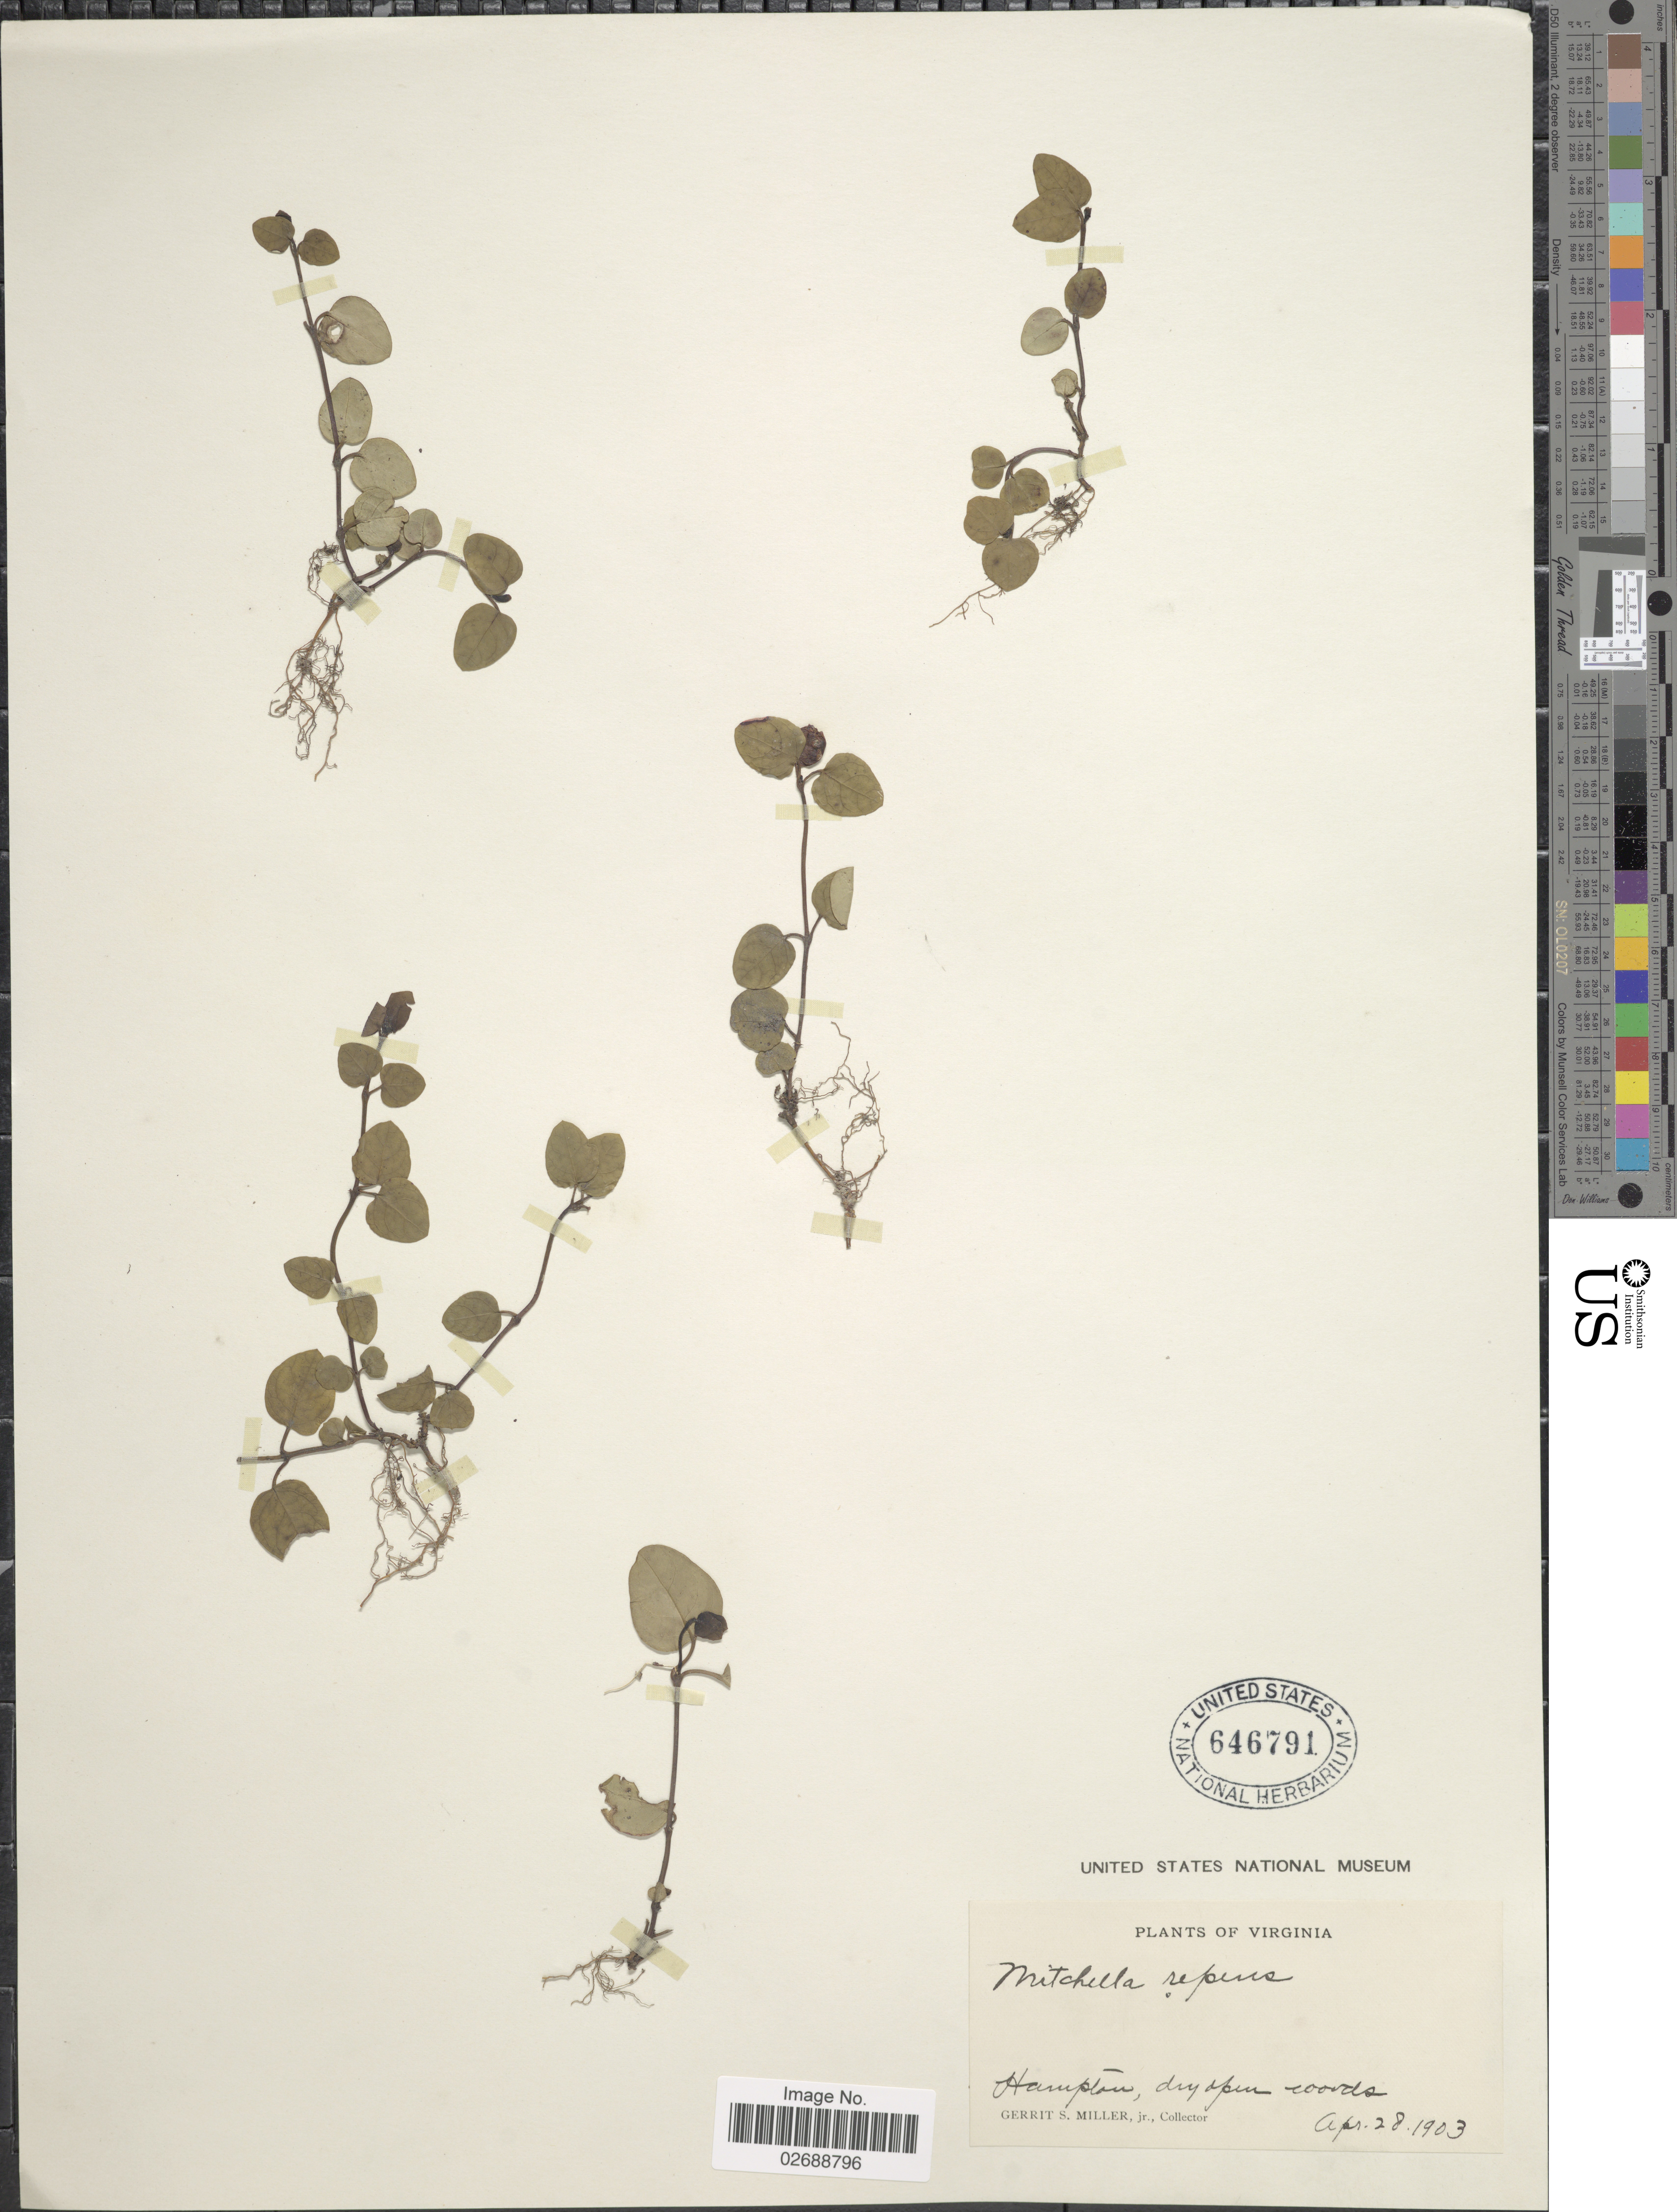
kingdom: Plantae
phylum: Tracheophyta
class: Magnoliopsida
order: Gentianales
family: Rubiaceae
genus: Mitchella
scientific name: Mitchella repens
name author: L.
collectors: G. S. Miller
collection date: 1903-04-28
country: United States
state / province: Virginia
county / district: City of Hampton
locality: Hampton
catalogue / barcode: US 646791